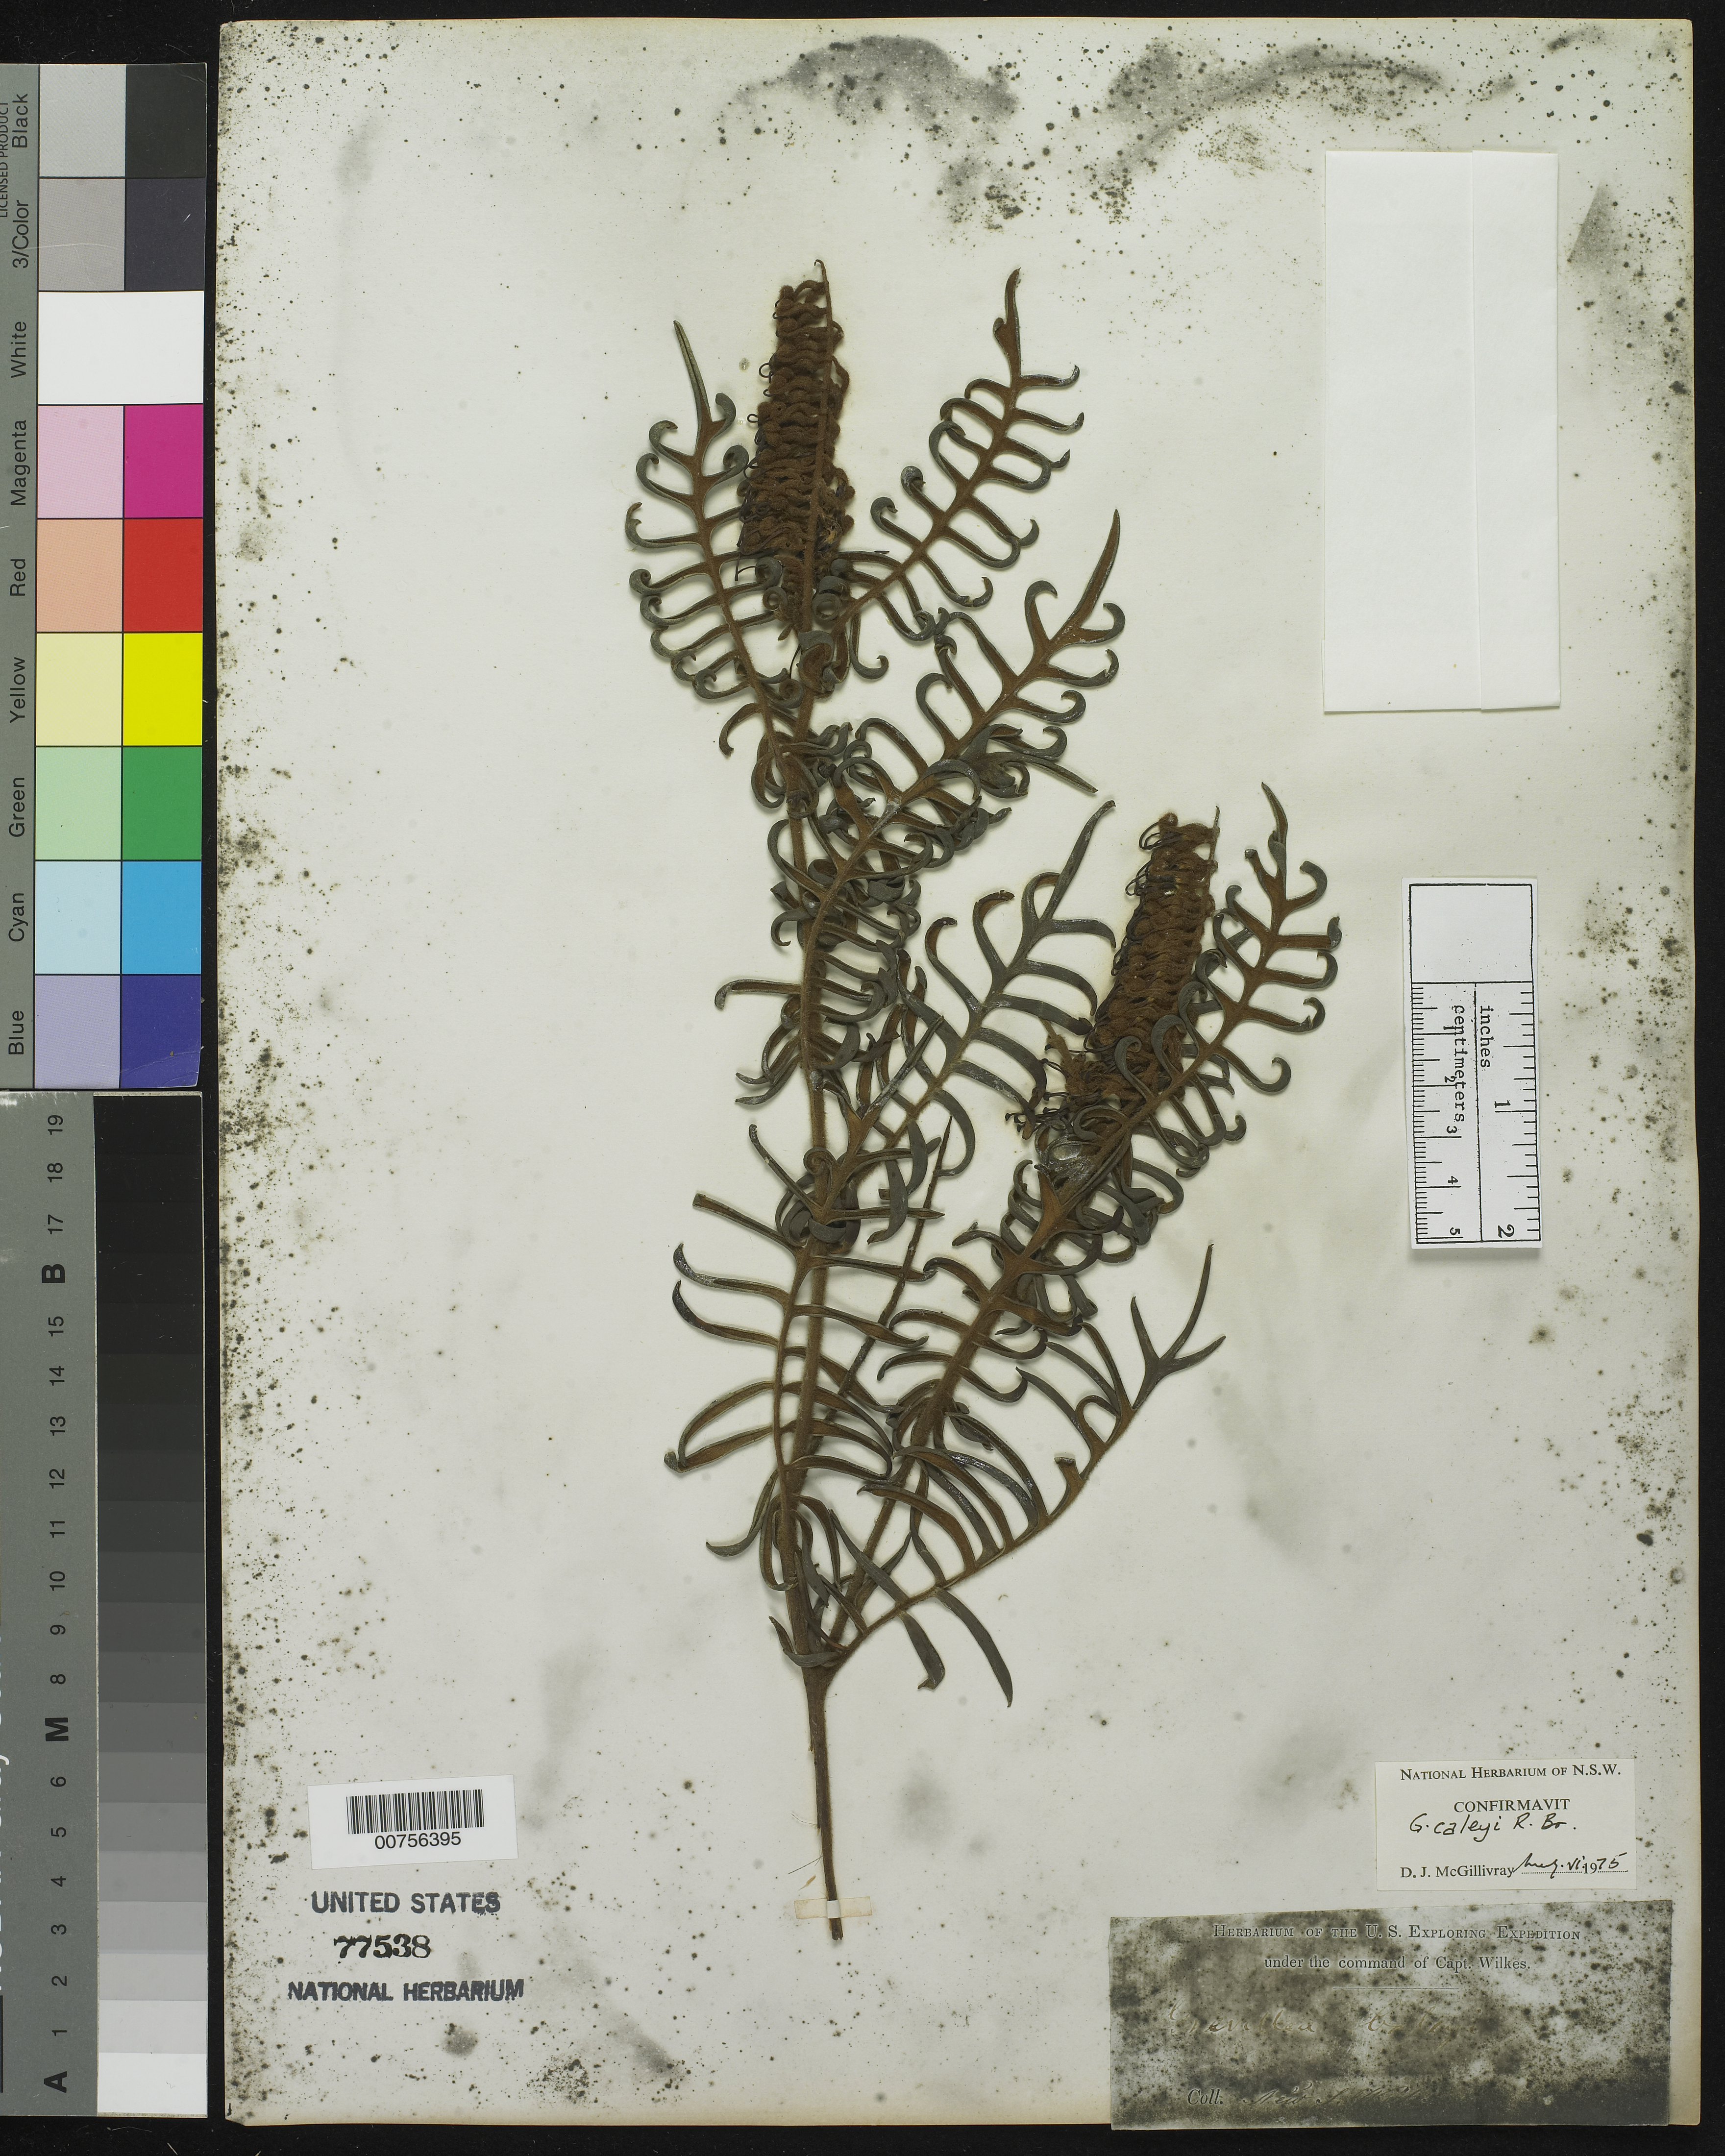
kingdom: Plantae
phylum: Tracheophyta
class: Magnoliopsida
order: Proteales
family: Proteaceae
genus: Grevillea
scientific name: Grevillea caleyi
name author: R. Br.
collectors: Wilkes Explor. Exped.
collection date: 1838/1842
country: Australia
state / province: New South Wales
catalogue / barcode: US 77538